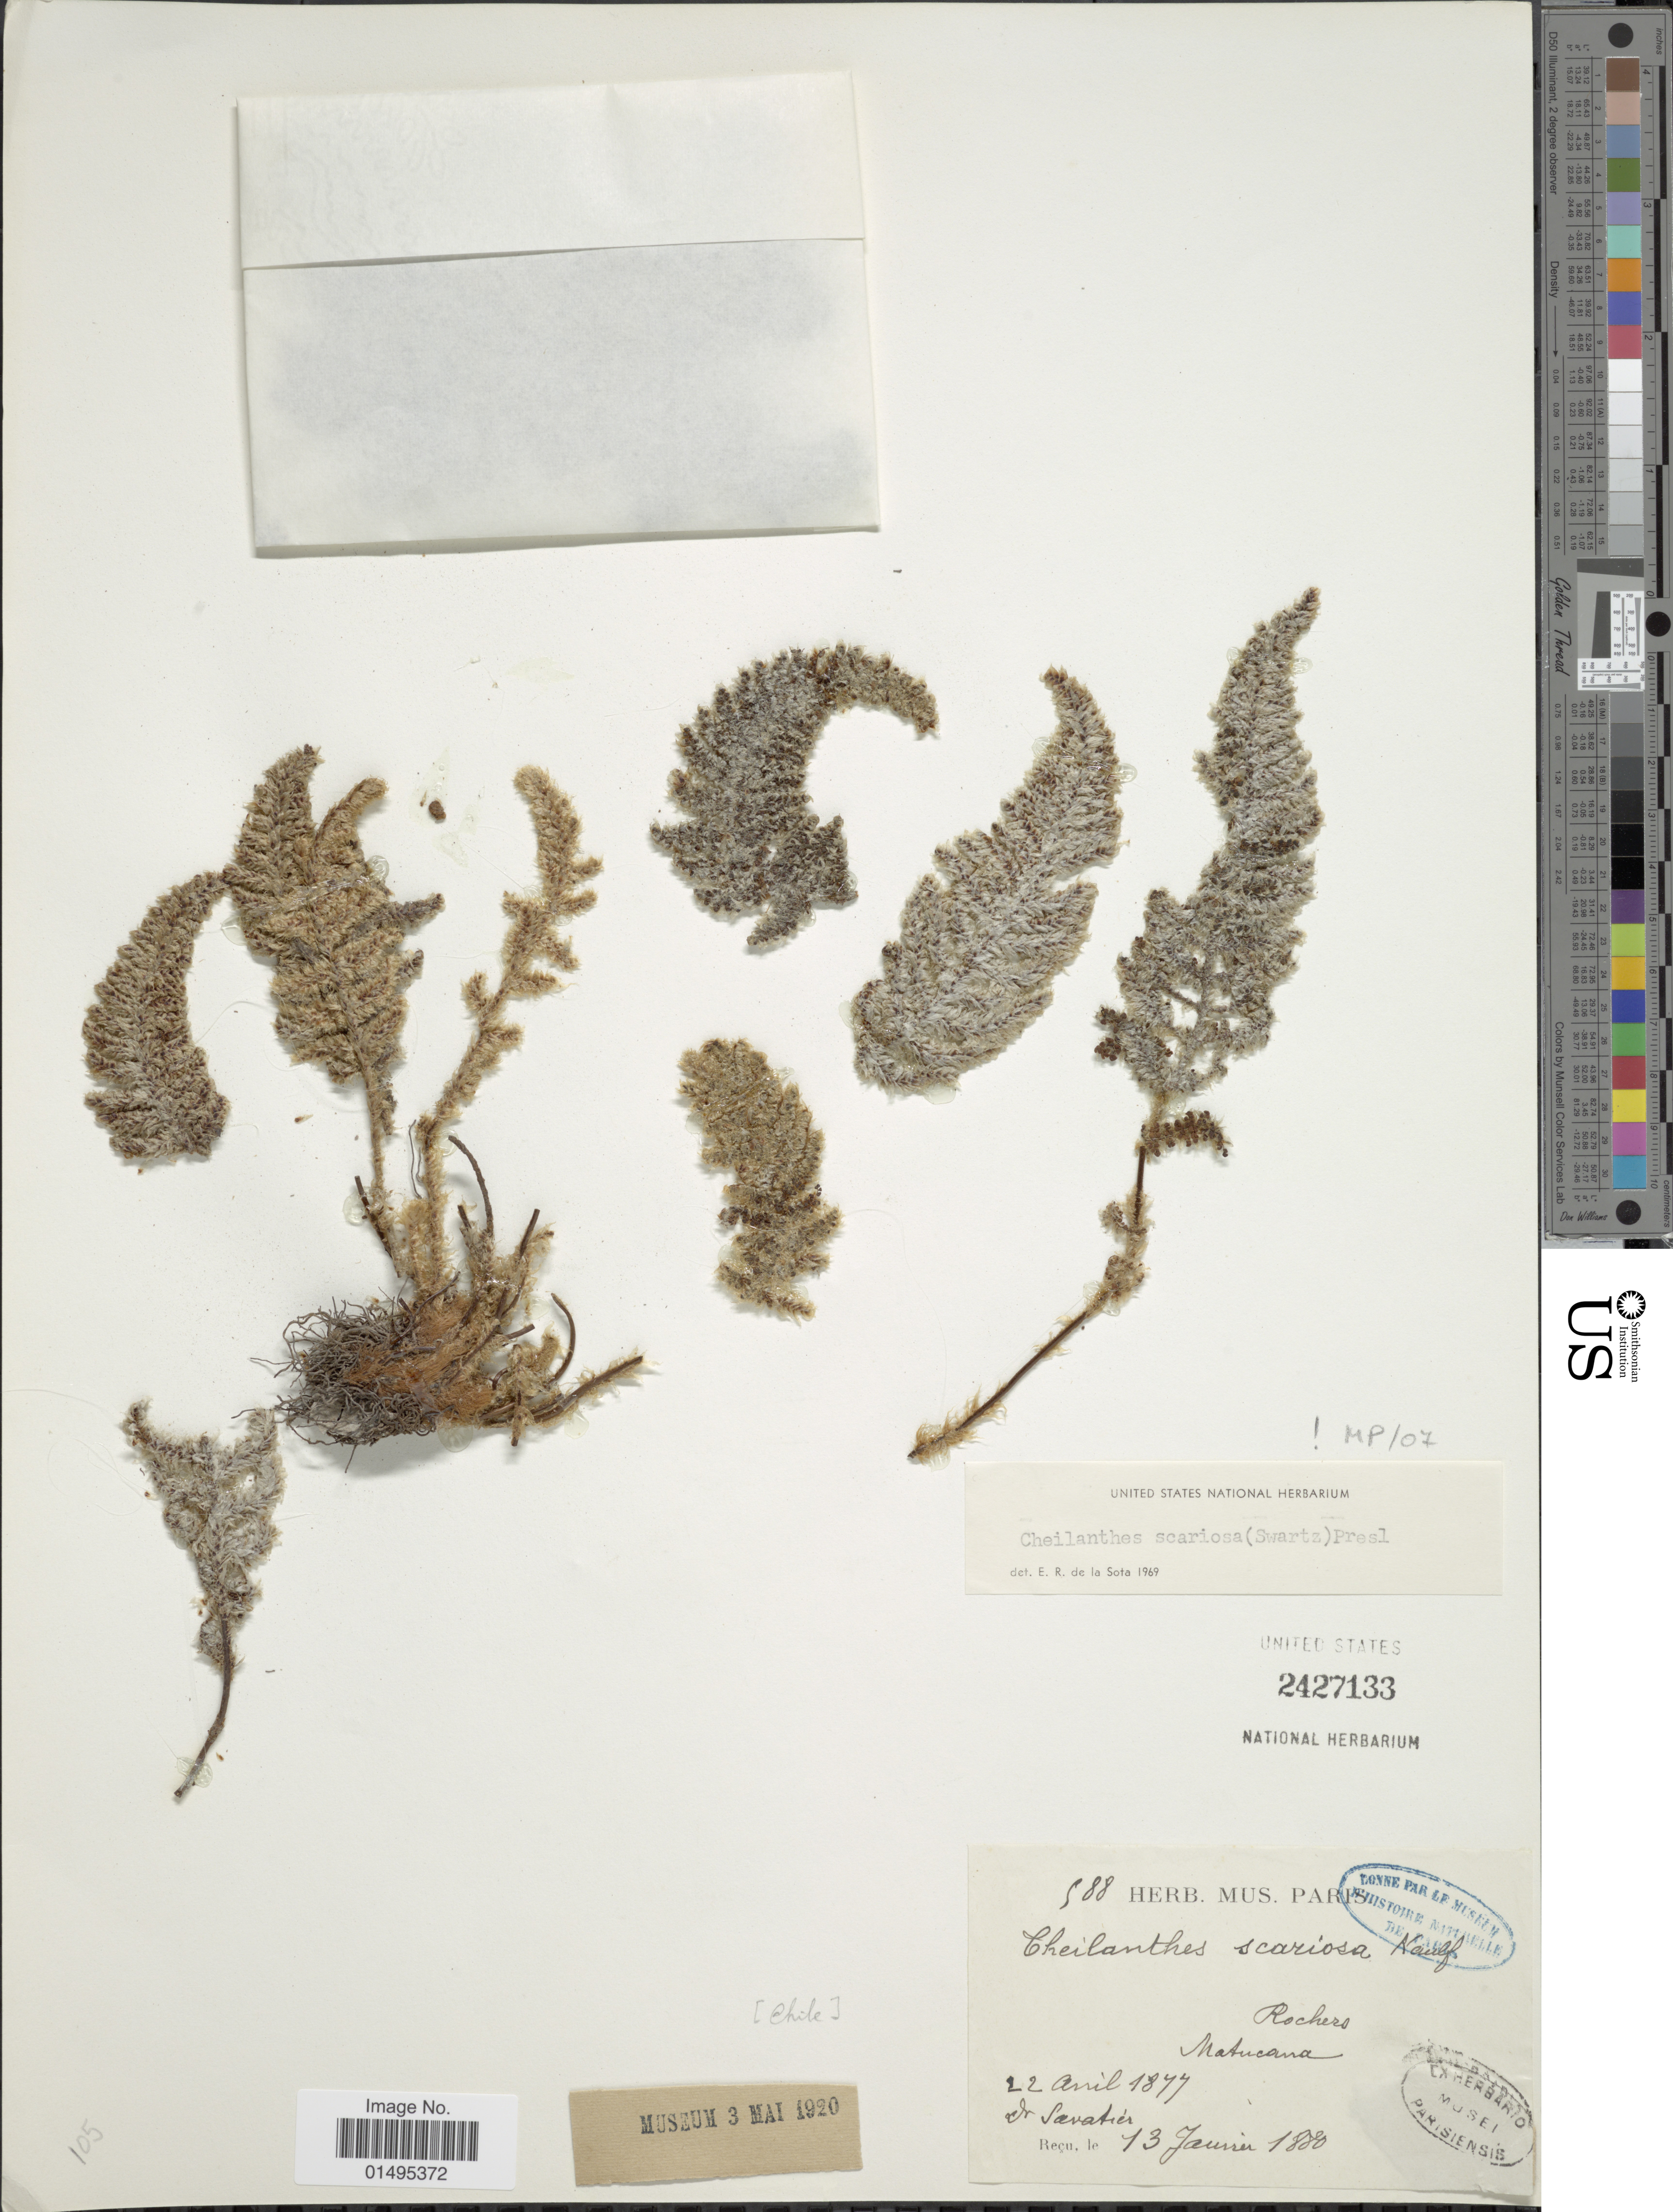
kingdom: Plantae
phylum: Tracheophyta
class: Polypodiopsida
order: Polypodiales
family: Pteridaceae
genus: Myriopteris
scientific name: Myriopteris scariosa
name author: (Sw.) Fée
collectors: Savatier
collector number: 588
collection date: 1877-04-22/1880-01-13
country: Peru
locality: Rochers, Matucana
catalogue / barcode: US 2427133